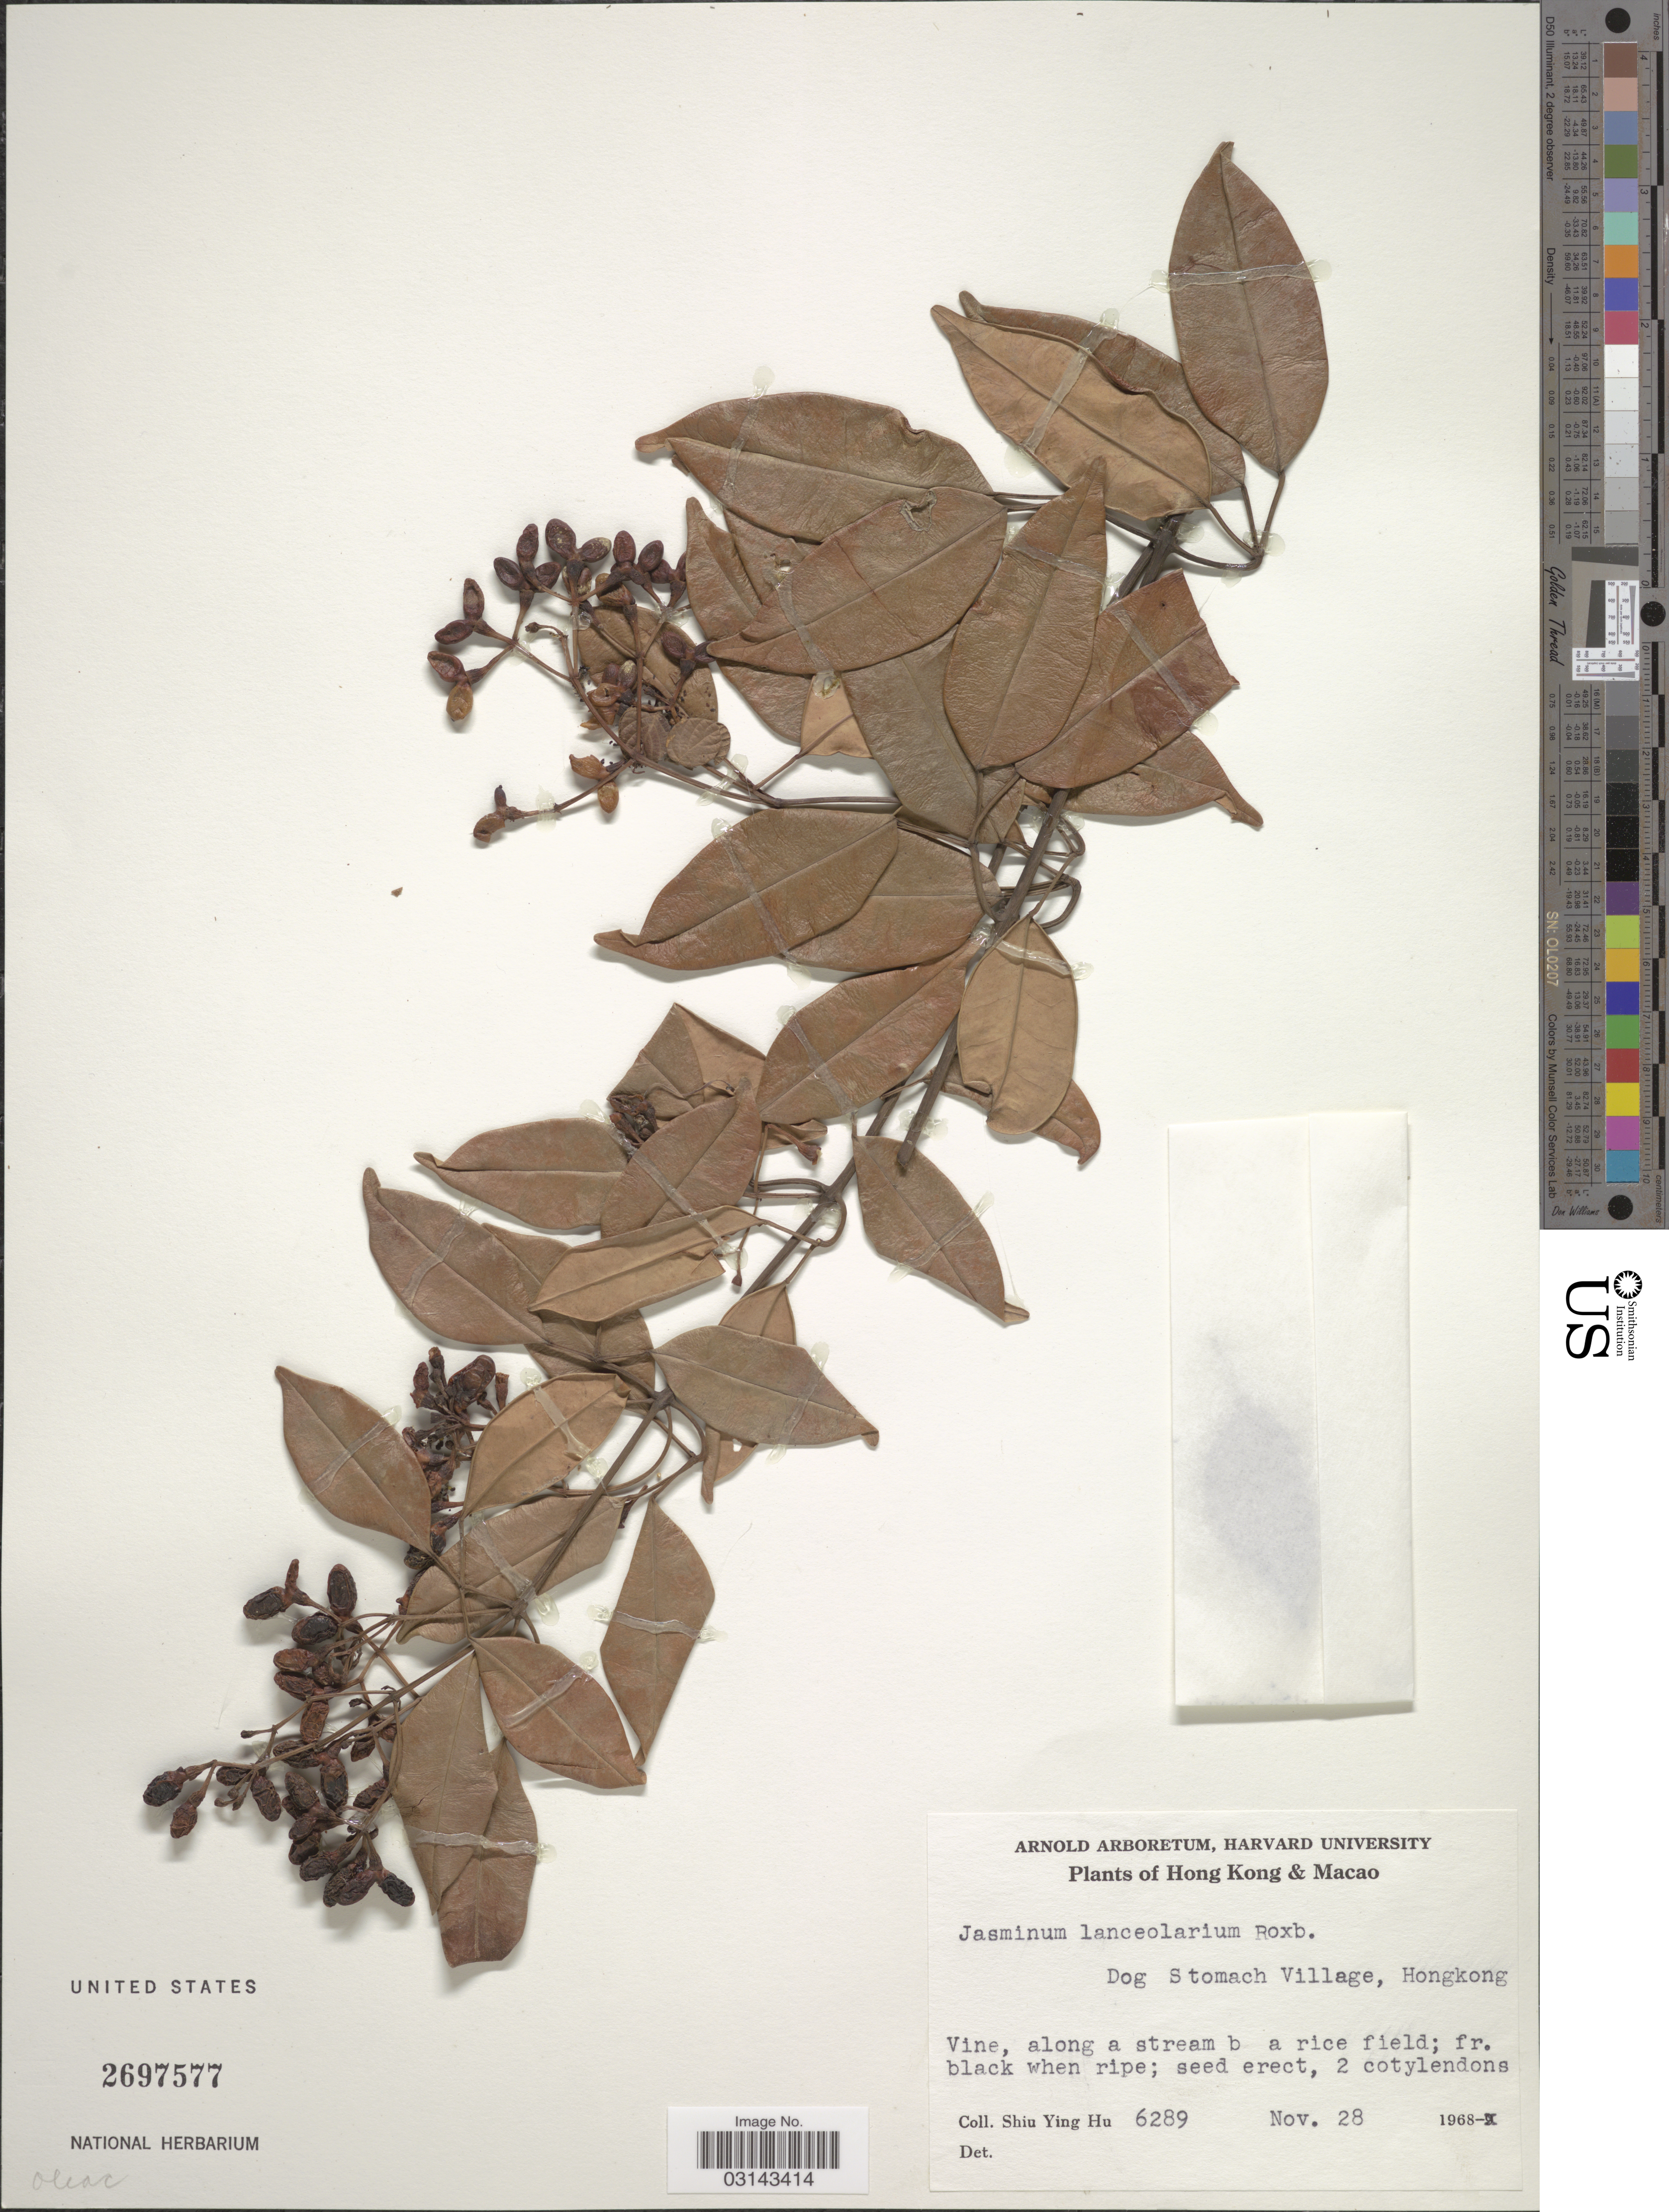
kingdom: Plantae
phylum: Tracheophyta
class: Magnoliopsida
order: Lamiales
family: Oleaceae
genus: Jasminum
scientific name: Jasminum lanceolarium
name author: Roxb.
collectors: S. Y. Hu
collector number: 6289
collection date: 1968-11-28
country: China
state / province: Hong Kong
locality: Dog Stomach Village.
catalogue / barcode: US 2697577